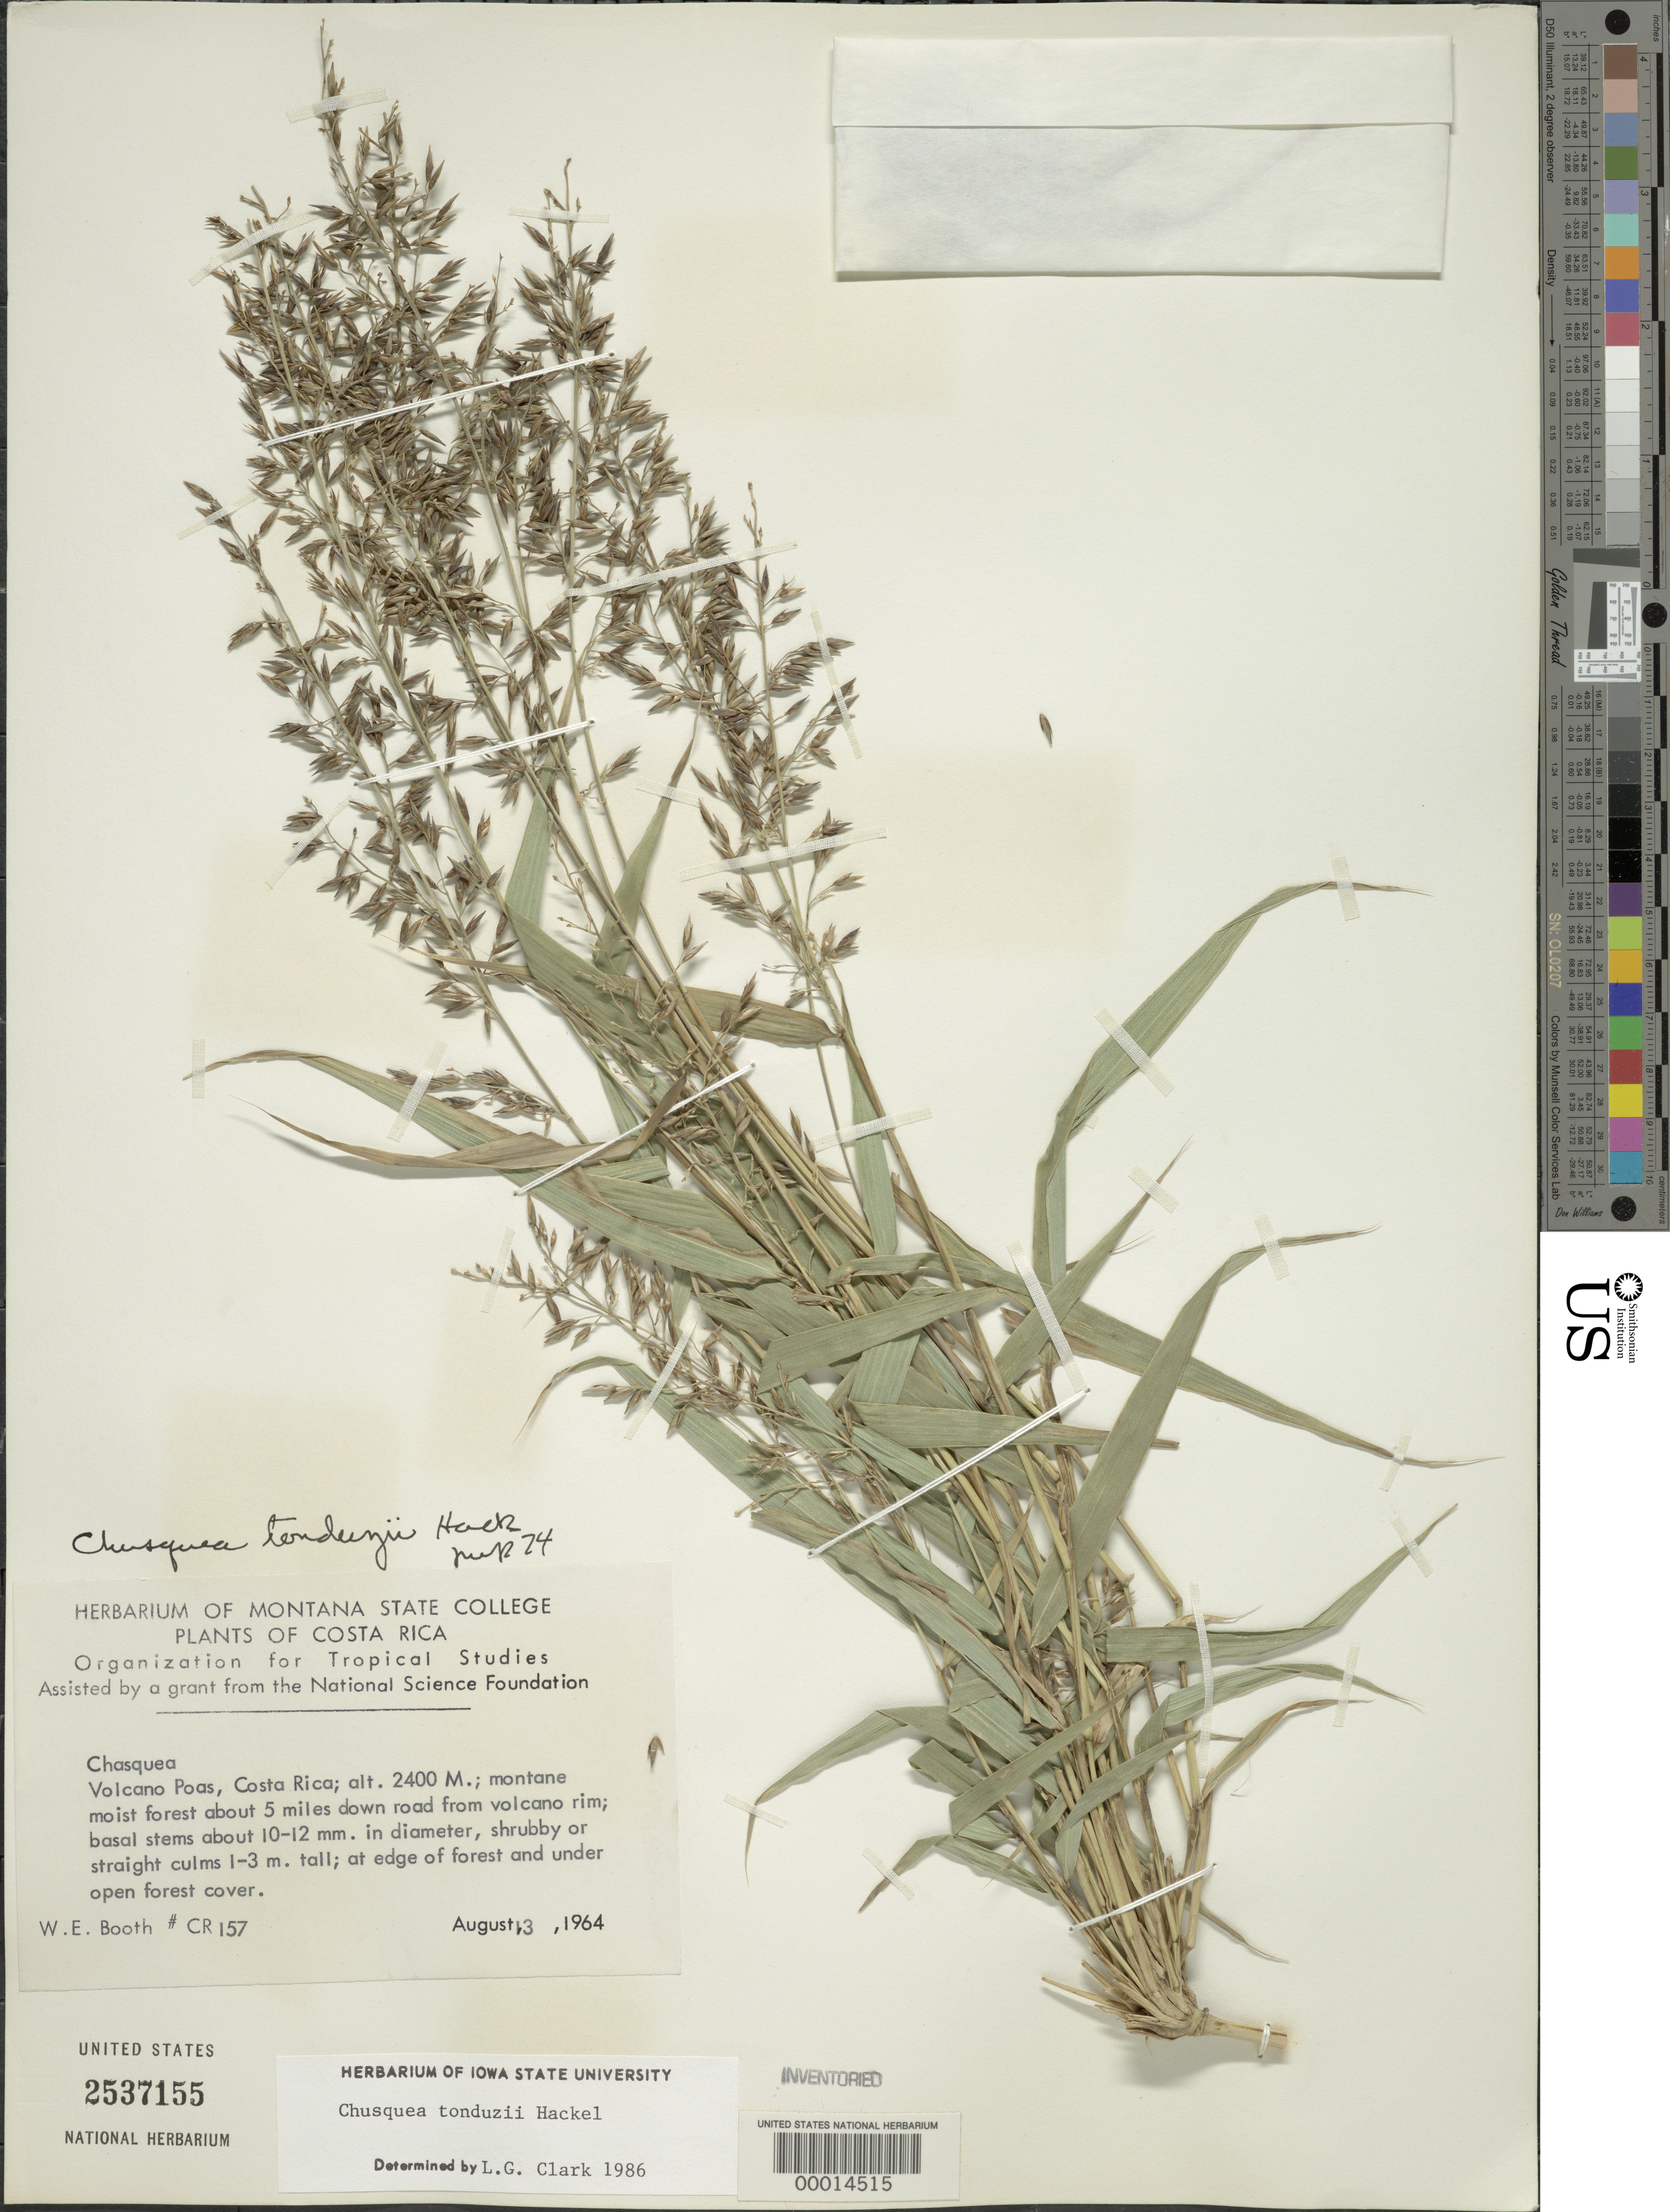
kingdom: Plantae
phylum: Tracheophyta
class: Liliopsida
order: Poales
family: Poaceae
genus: Chusquea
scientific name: Chusquea tonduzii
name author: Hack.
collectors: W. Booth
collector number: Cr 157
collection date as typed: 13 Aug 1964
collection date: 1964-08-13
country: Costa Rica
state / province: Alajuela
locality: Volcano Poás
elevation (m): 2400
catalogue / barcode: US 2537155